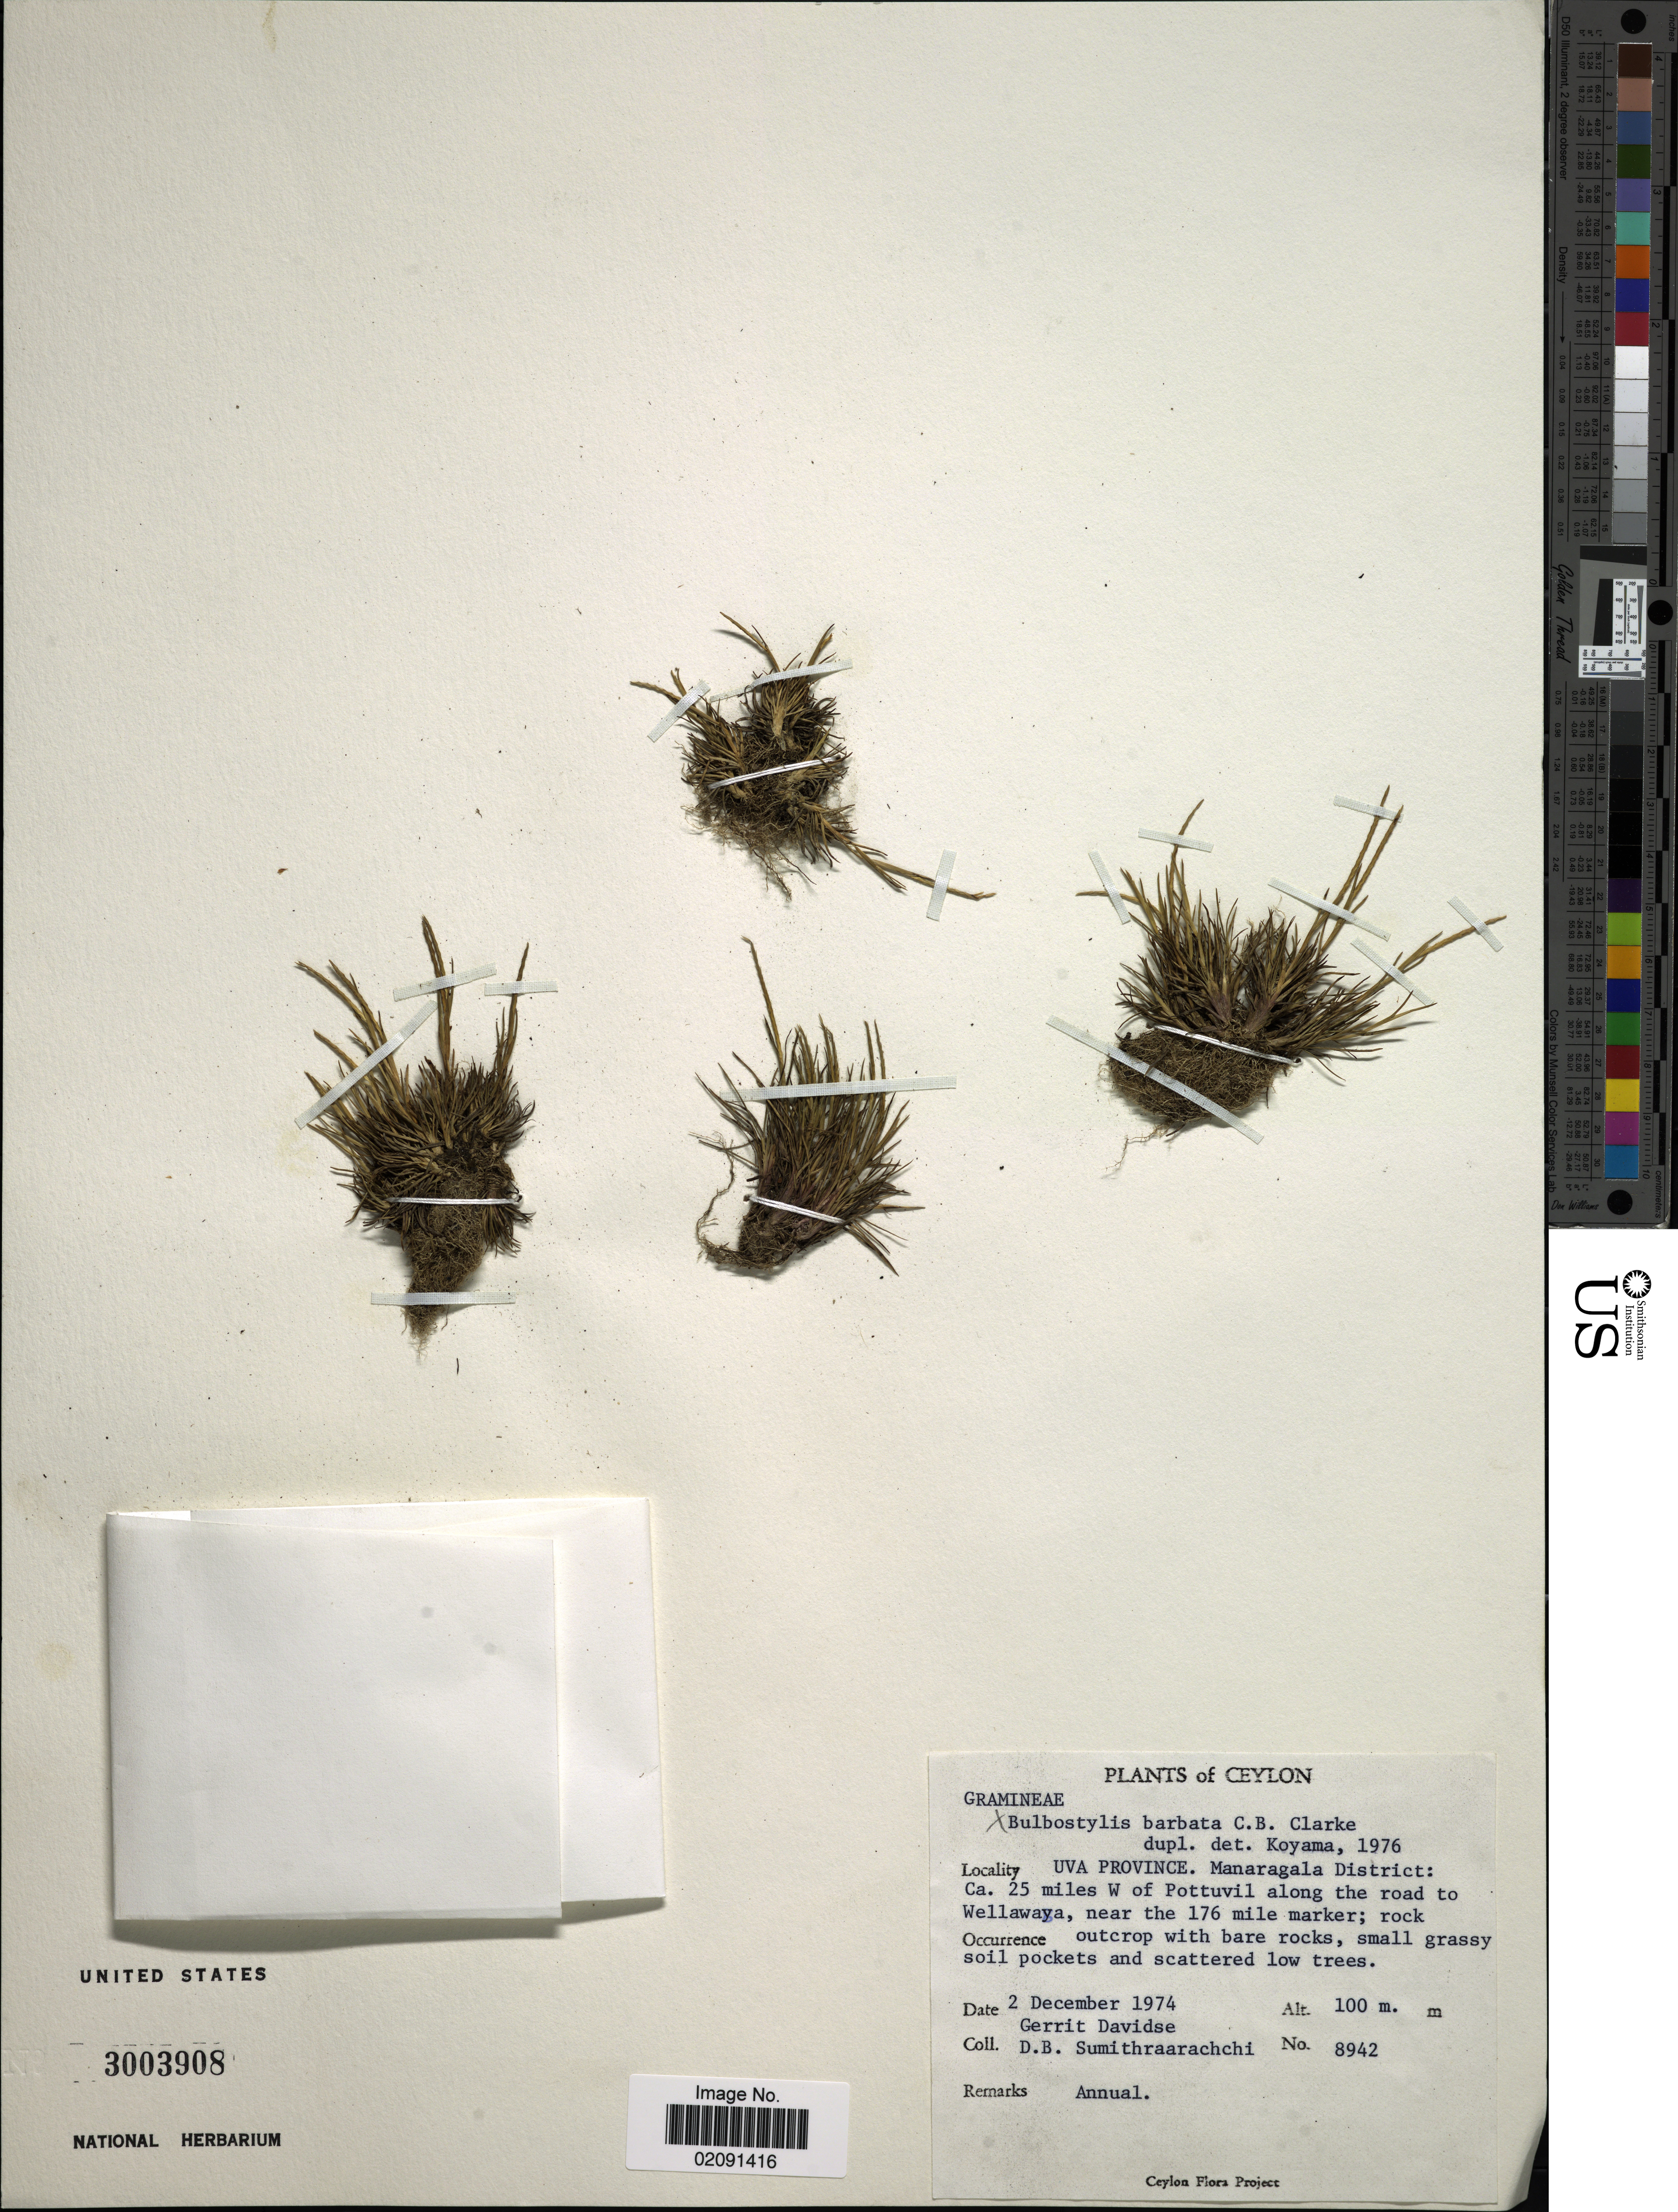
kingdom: Plantae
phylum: Tracheophyta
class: Liliopsida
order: Poales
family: Cyperaceae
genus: Bulbostylis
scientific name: Bulbostylis barbata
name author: (Rottb.) C.B. Clarke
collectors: G. Davidse & D. B. Sumithraarachchi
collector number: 8942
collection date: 1974-12-02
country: Sri Lanka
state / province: Uva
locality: Manaragala District: Ca. 25 miles W of Pottuvil along the road to Wellawaya, near the 176 mile marker.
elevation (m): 100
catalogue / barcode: US 3003908